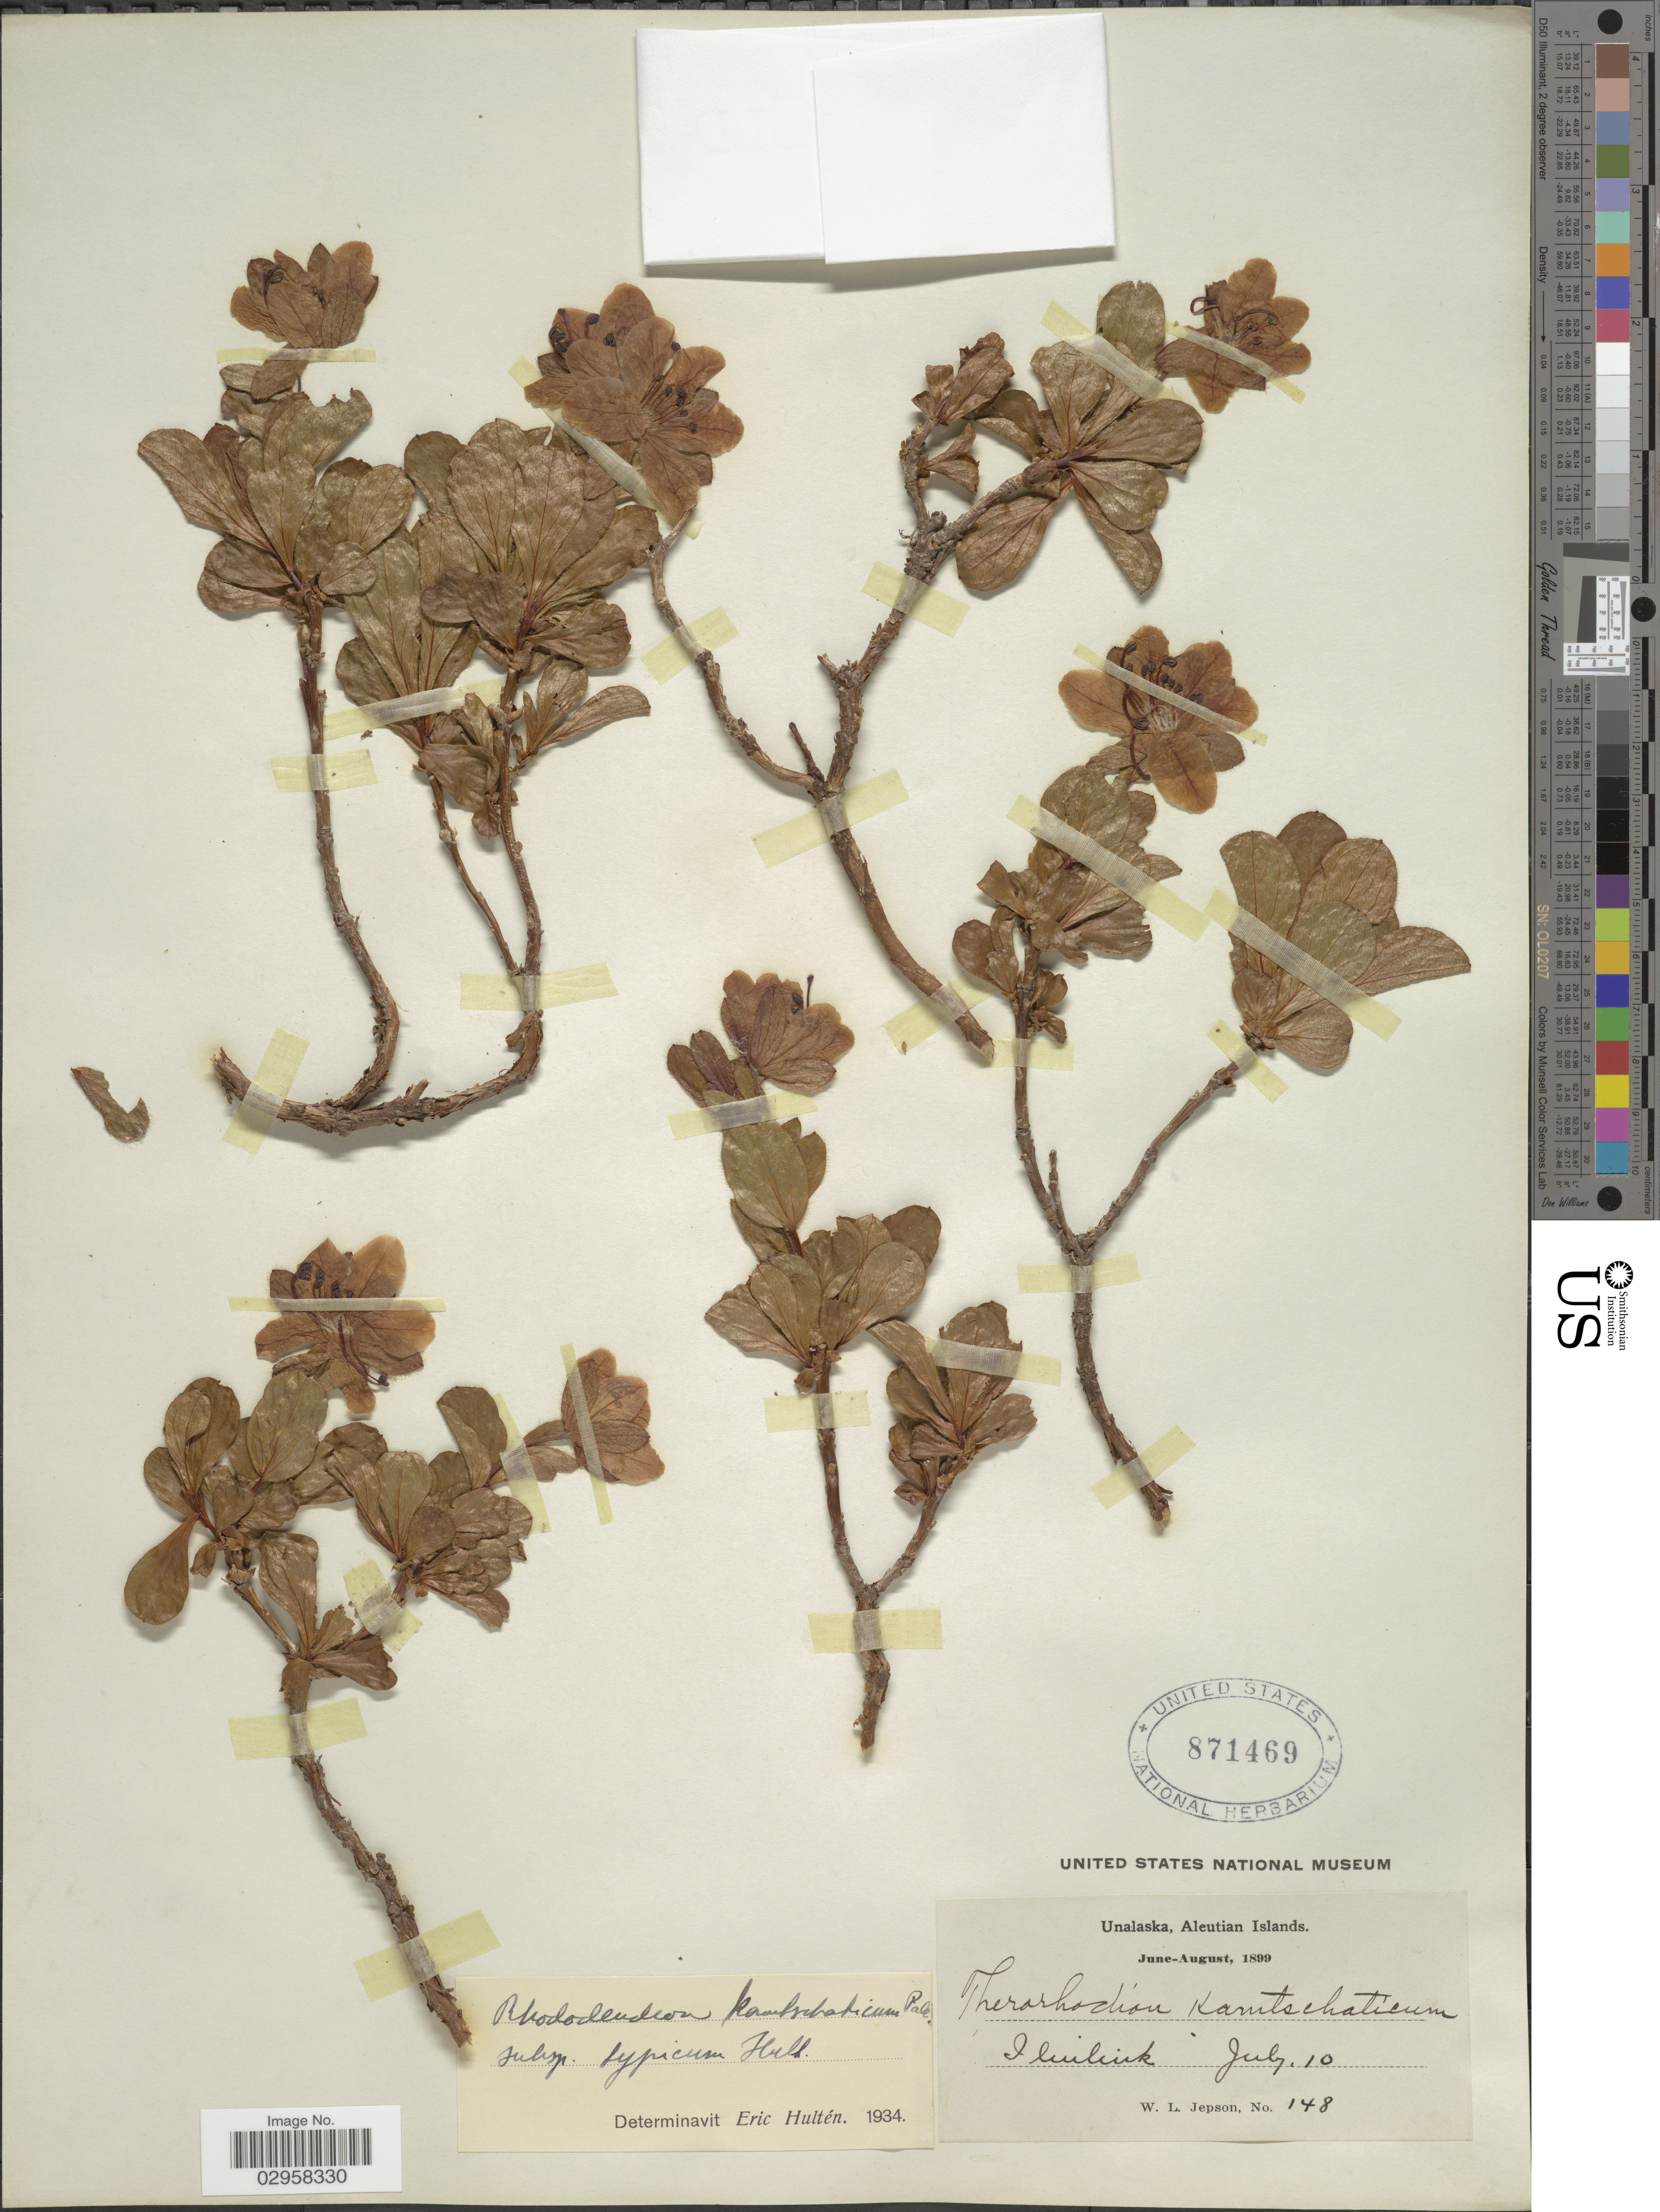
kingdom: Plantae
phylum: Tracheophyta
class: Magnoliopsida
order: Ericales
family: Ericaceae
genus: Rhododendron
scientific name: Rhododendron kamtschaticum subsp. typicum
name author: Pall.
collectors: W. L. Jepson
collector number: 148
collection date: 1899-07-10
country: United States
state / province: Alaska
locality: Unalaska, Aleutian Islands. Iluilink.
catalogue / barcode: US 871469